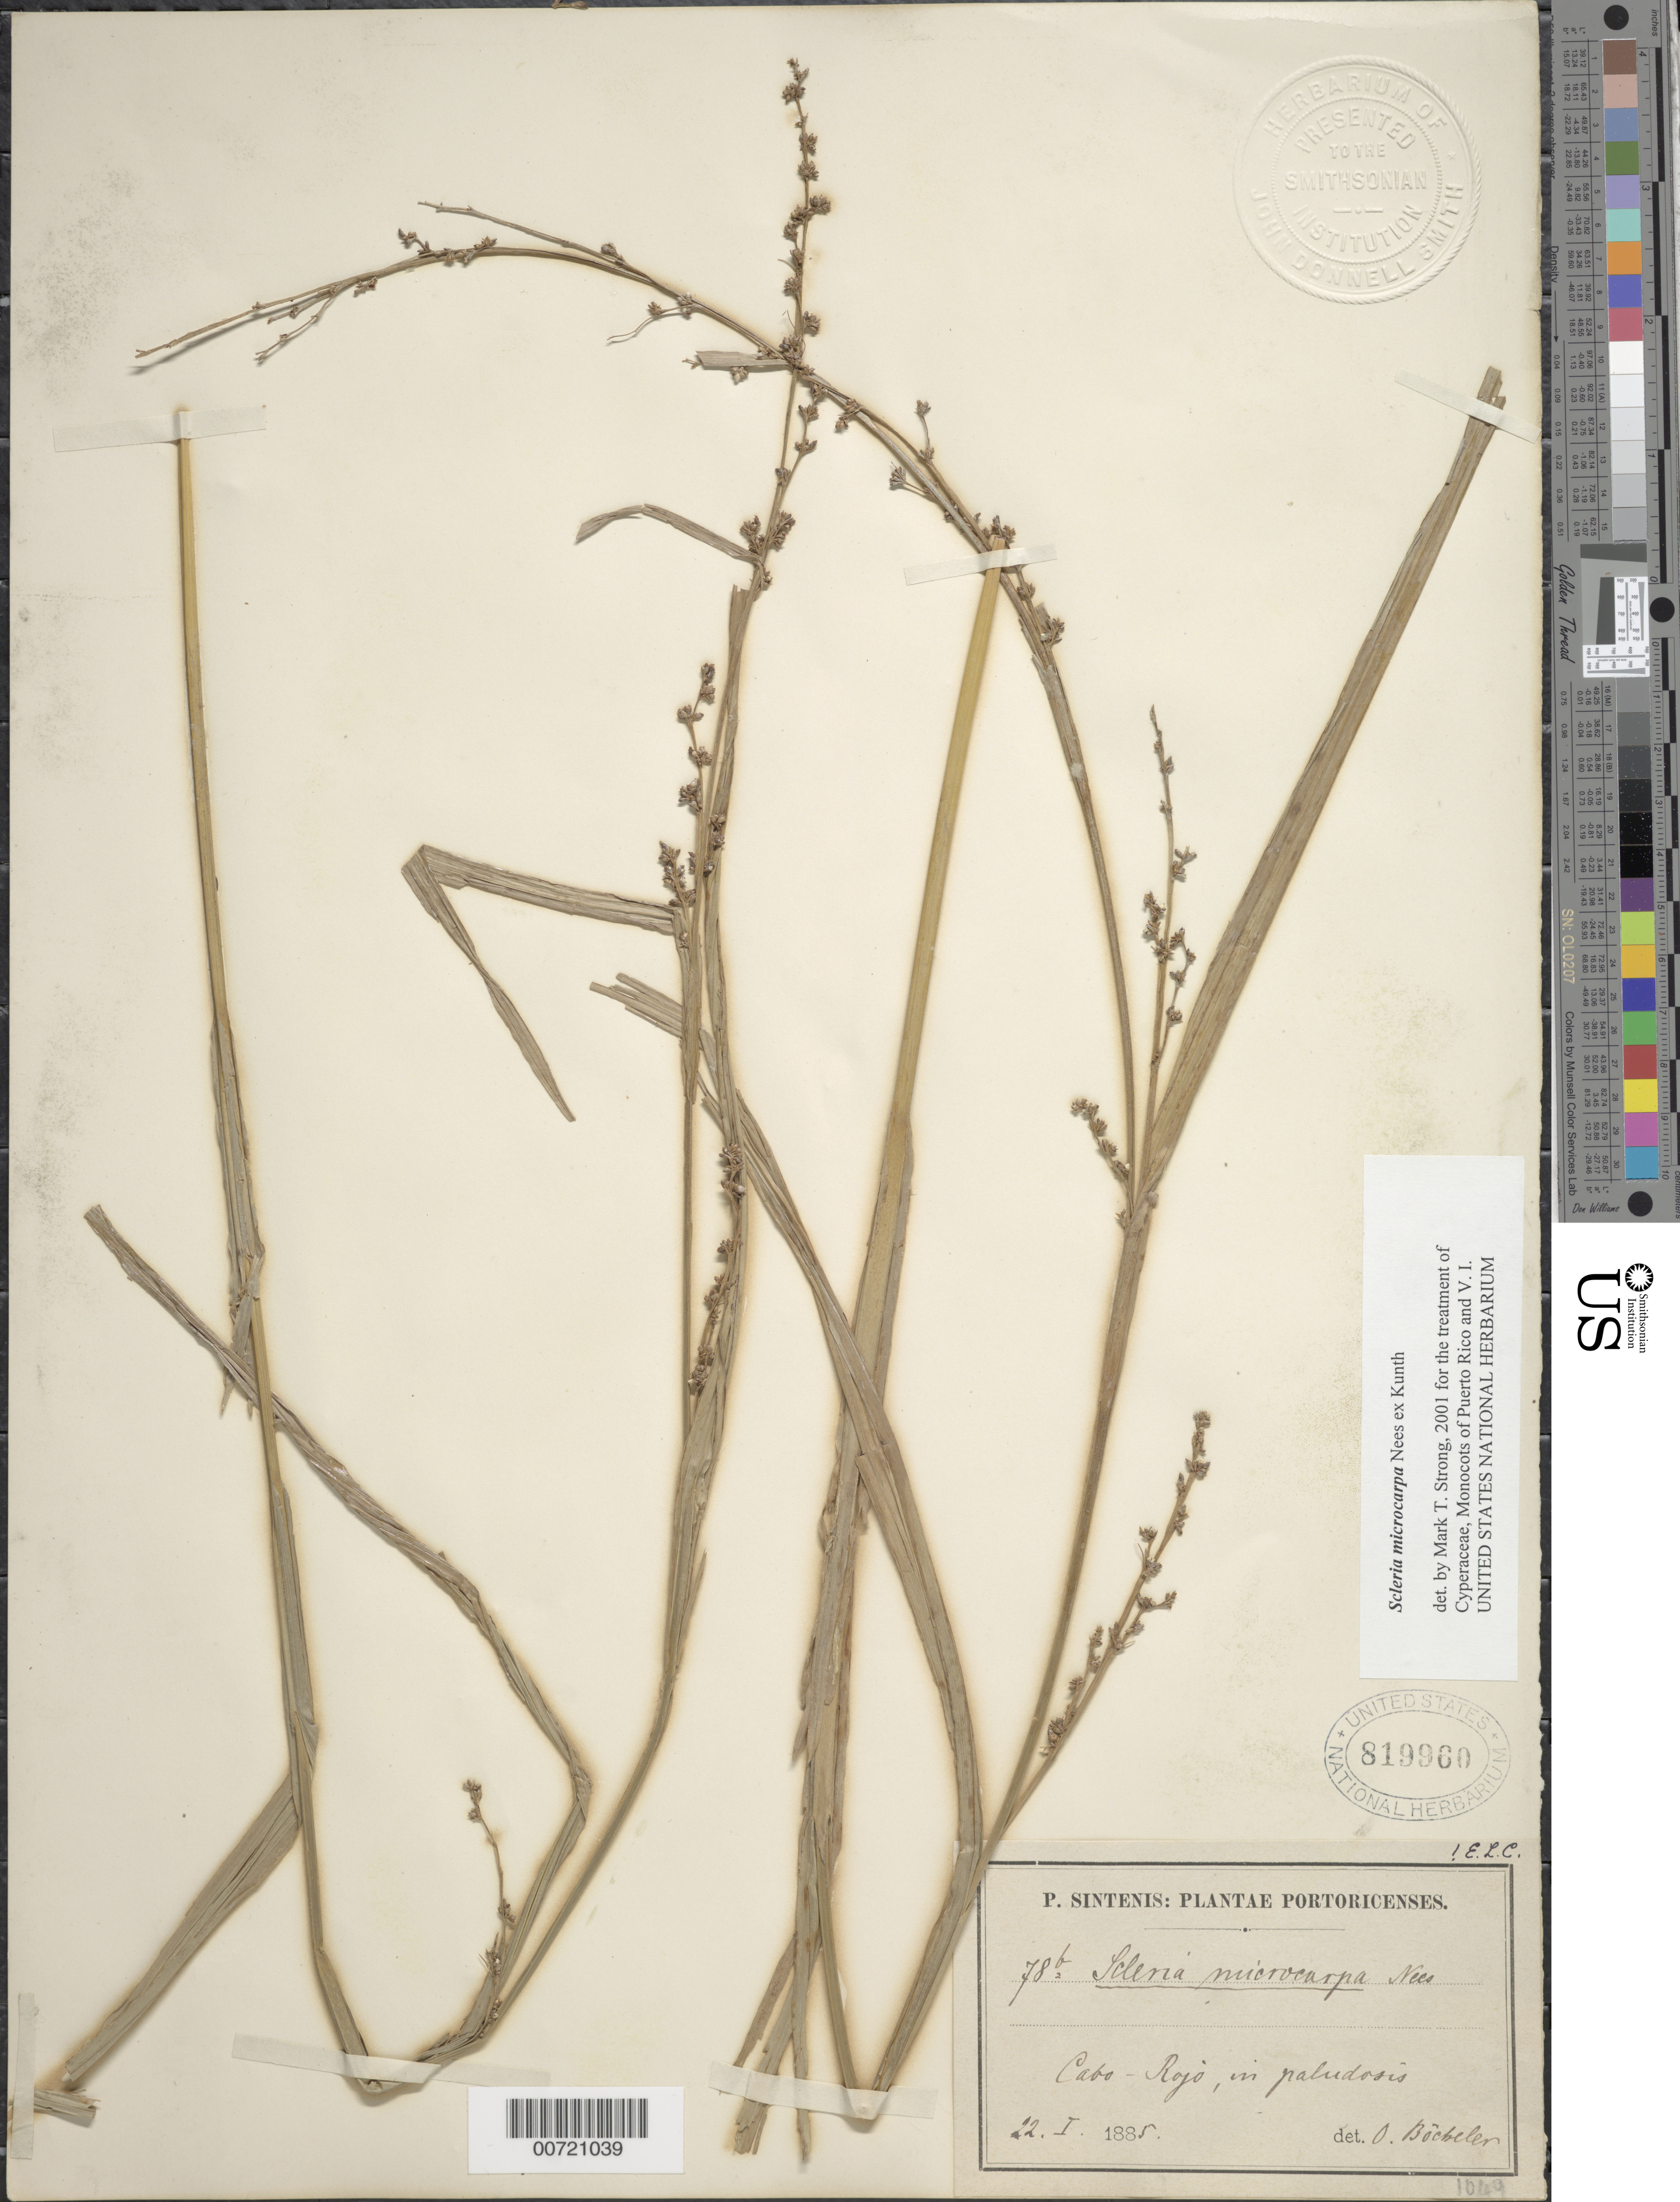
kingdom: Plantae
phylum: Tracheophyta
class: Liliopsida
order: Poales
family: Cyperaceae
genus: Scleria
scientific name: Scleria microcarpa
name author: Nees ex Kunth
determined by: Strong, M. T., (US), Smithsonian Institution - National Museum of Natural History (UNITED STATES)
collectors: P. Sintenis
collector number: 78b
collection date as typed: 22 Jan 1885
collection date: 1885-01-22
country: Puerto Rico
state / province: Cabo Rojo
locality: Cabo Rojo.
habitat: In paludosis.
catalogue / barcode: US 819960